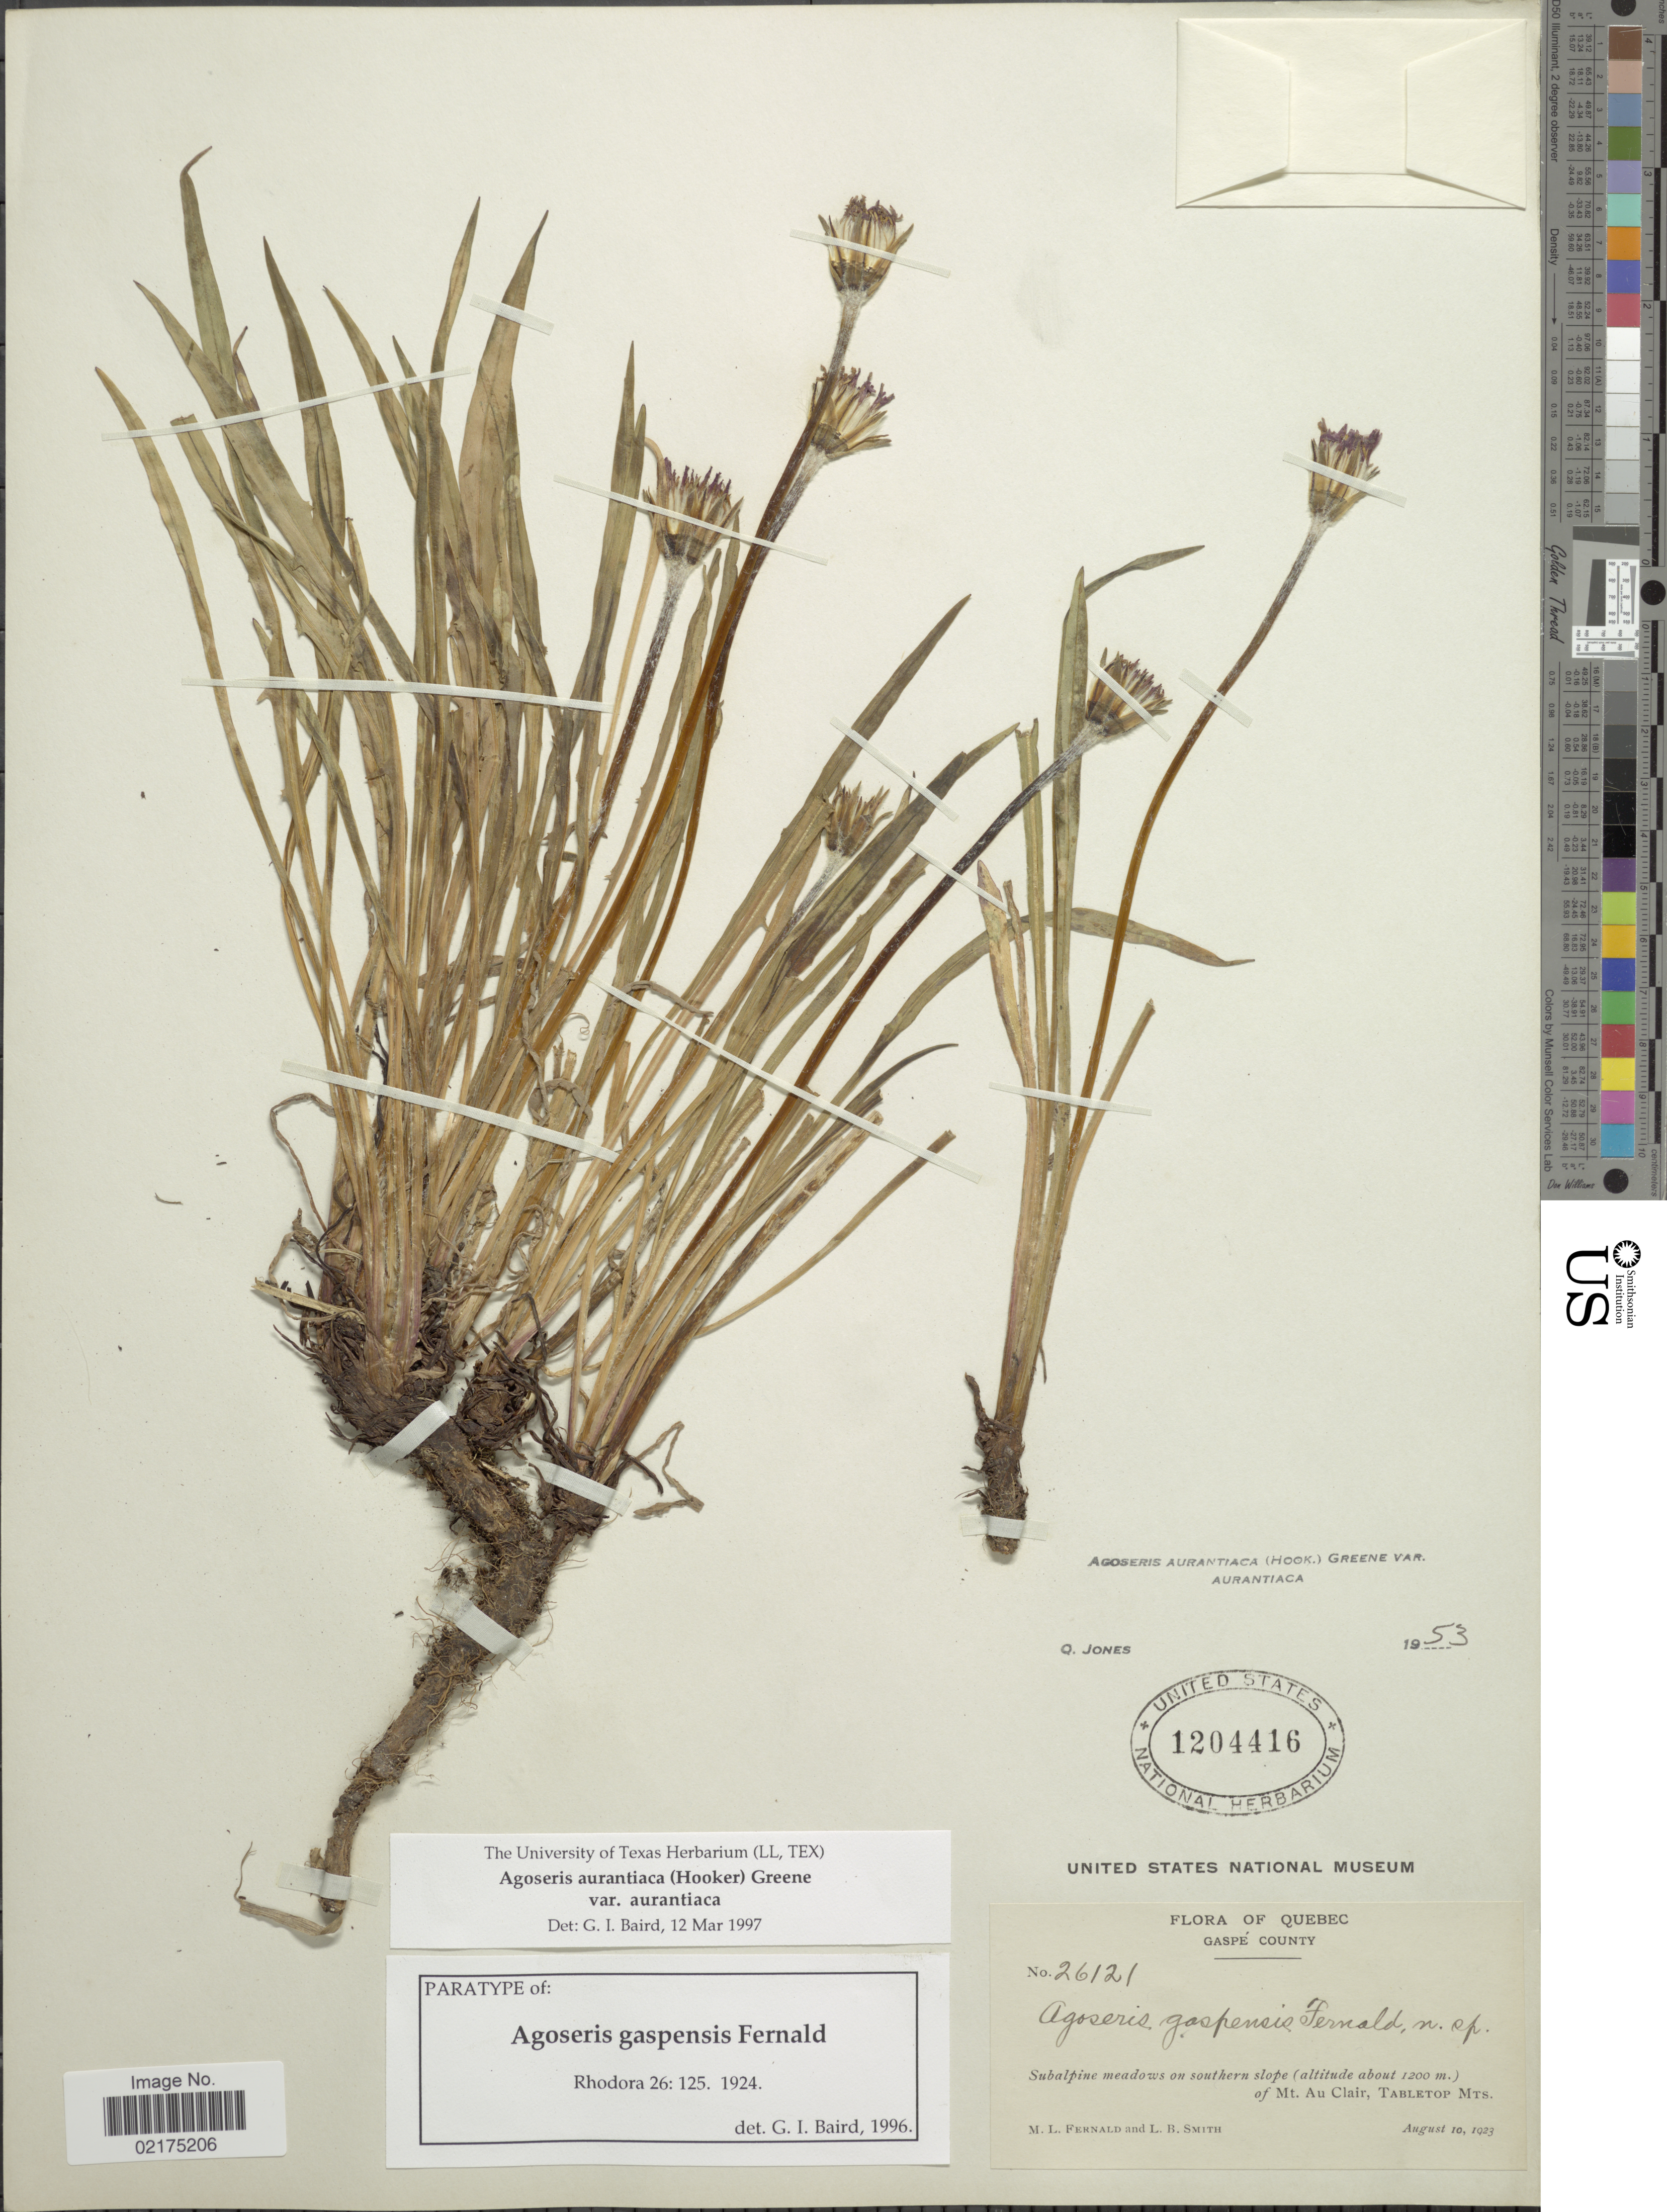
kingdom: Plantae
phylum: Tracheophyta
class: Magnoliopsida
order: Asterales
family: Asteraceae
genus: Agoseris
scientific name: Agoseris aurantiaca var. aurantiaca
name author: (Hook.) Greene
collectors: M. L. Fernald & L. Smith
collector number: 26121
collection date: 1923-08-10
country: Canada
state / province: Quebec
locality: Gaspe County, Subalpine meadows on southern slope, of Mt. Au Clair, Tabletop Mts.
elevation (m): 1200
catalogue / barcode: US 1204416